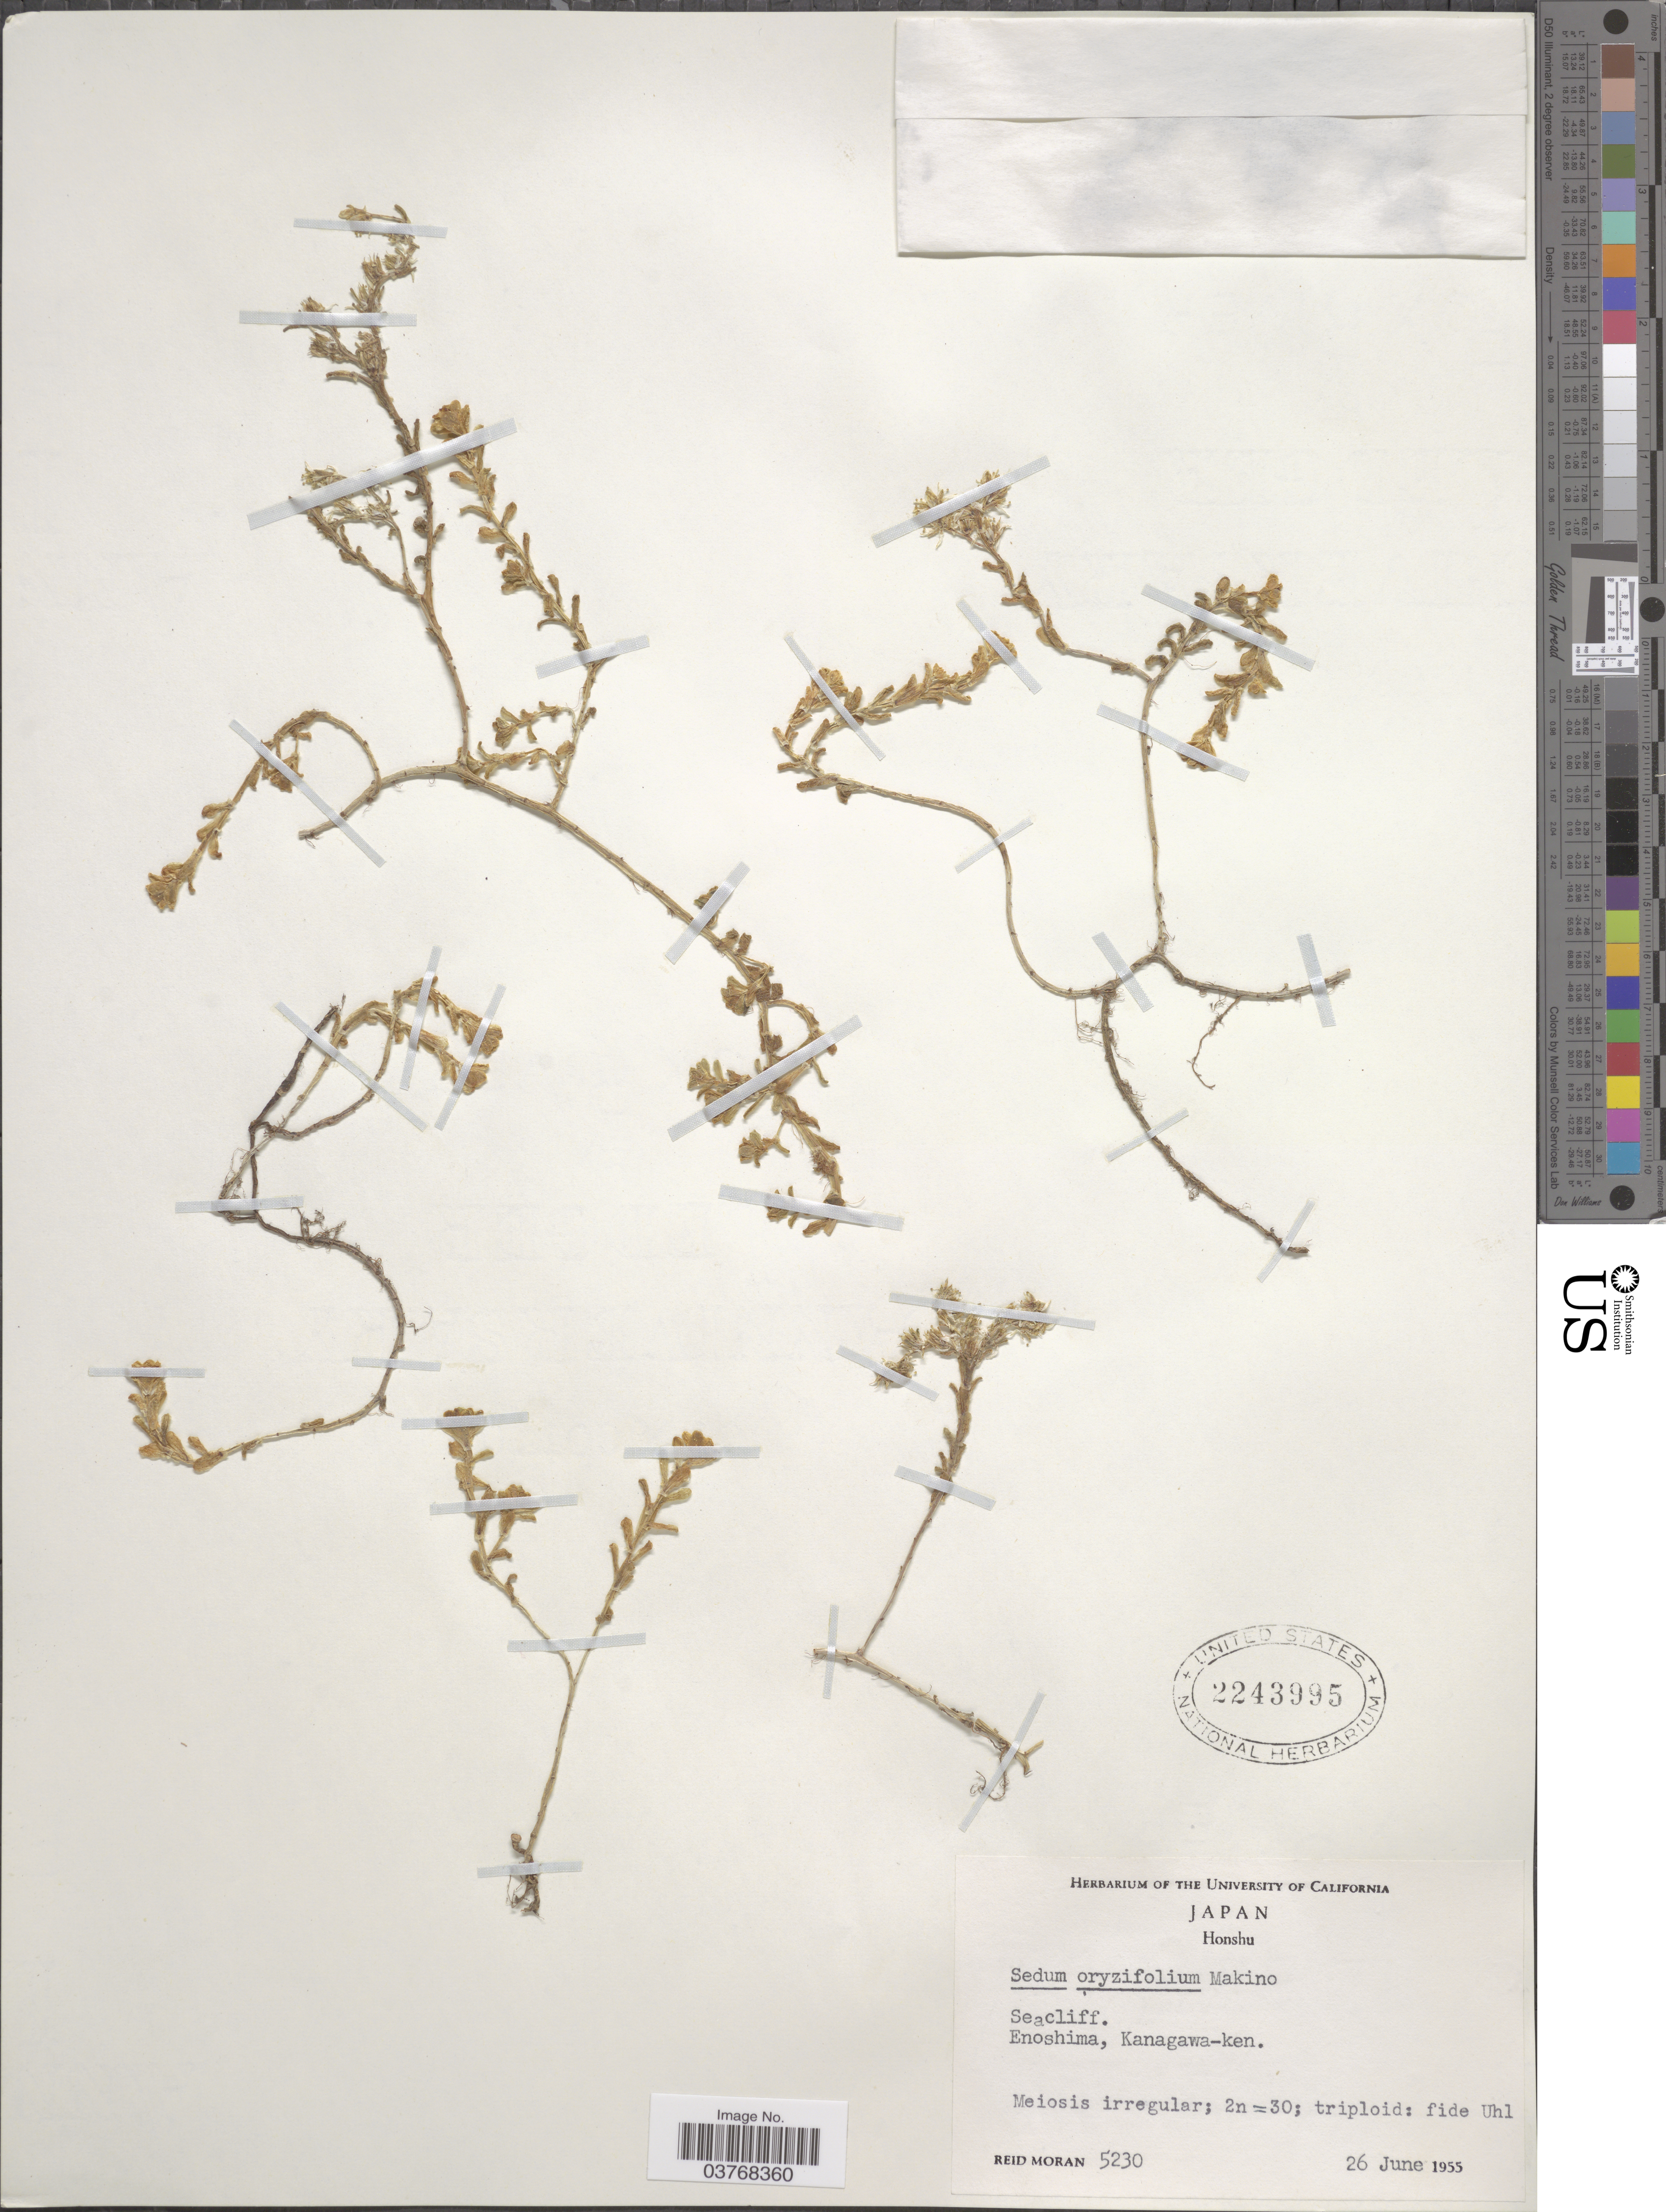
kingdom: Plantae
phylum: Tracheophyta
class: Magnoliopsida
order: Saxifragales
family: Crassulaceae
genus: Sedum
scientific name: Sedum oryzifolium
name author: Makino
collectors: R. Moran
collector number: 5230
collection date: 1955-06-26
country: Japan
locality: Honshu. Seacliff. Enoshima, Kanagawa-ken.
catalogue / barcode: US 2243995